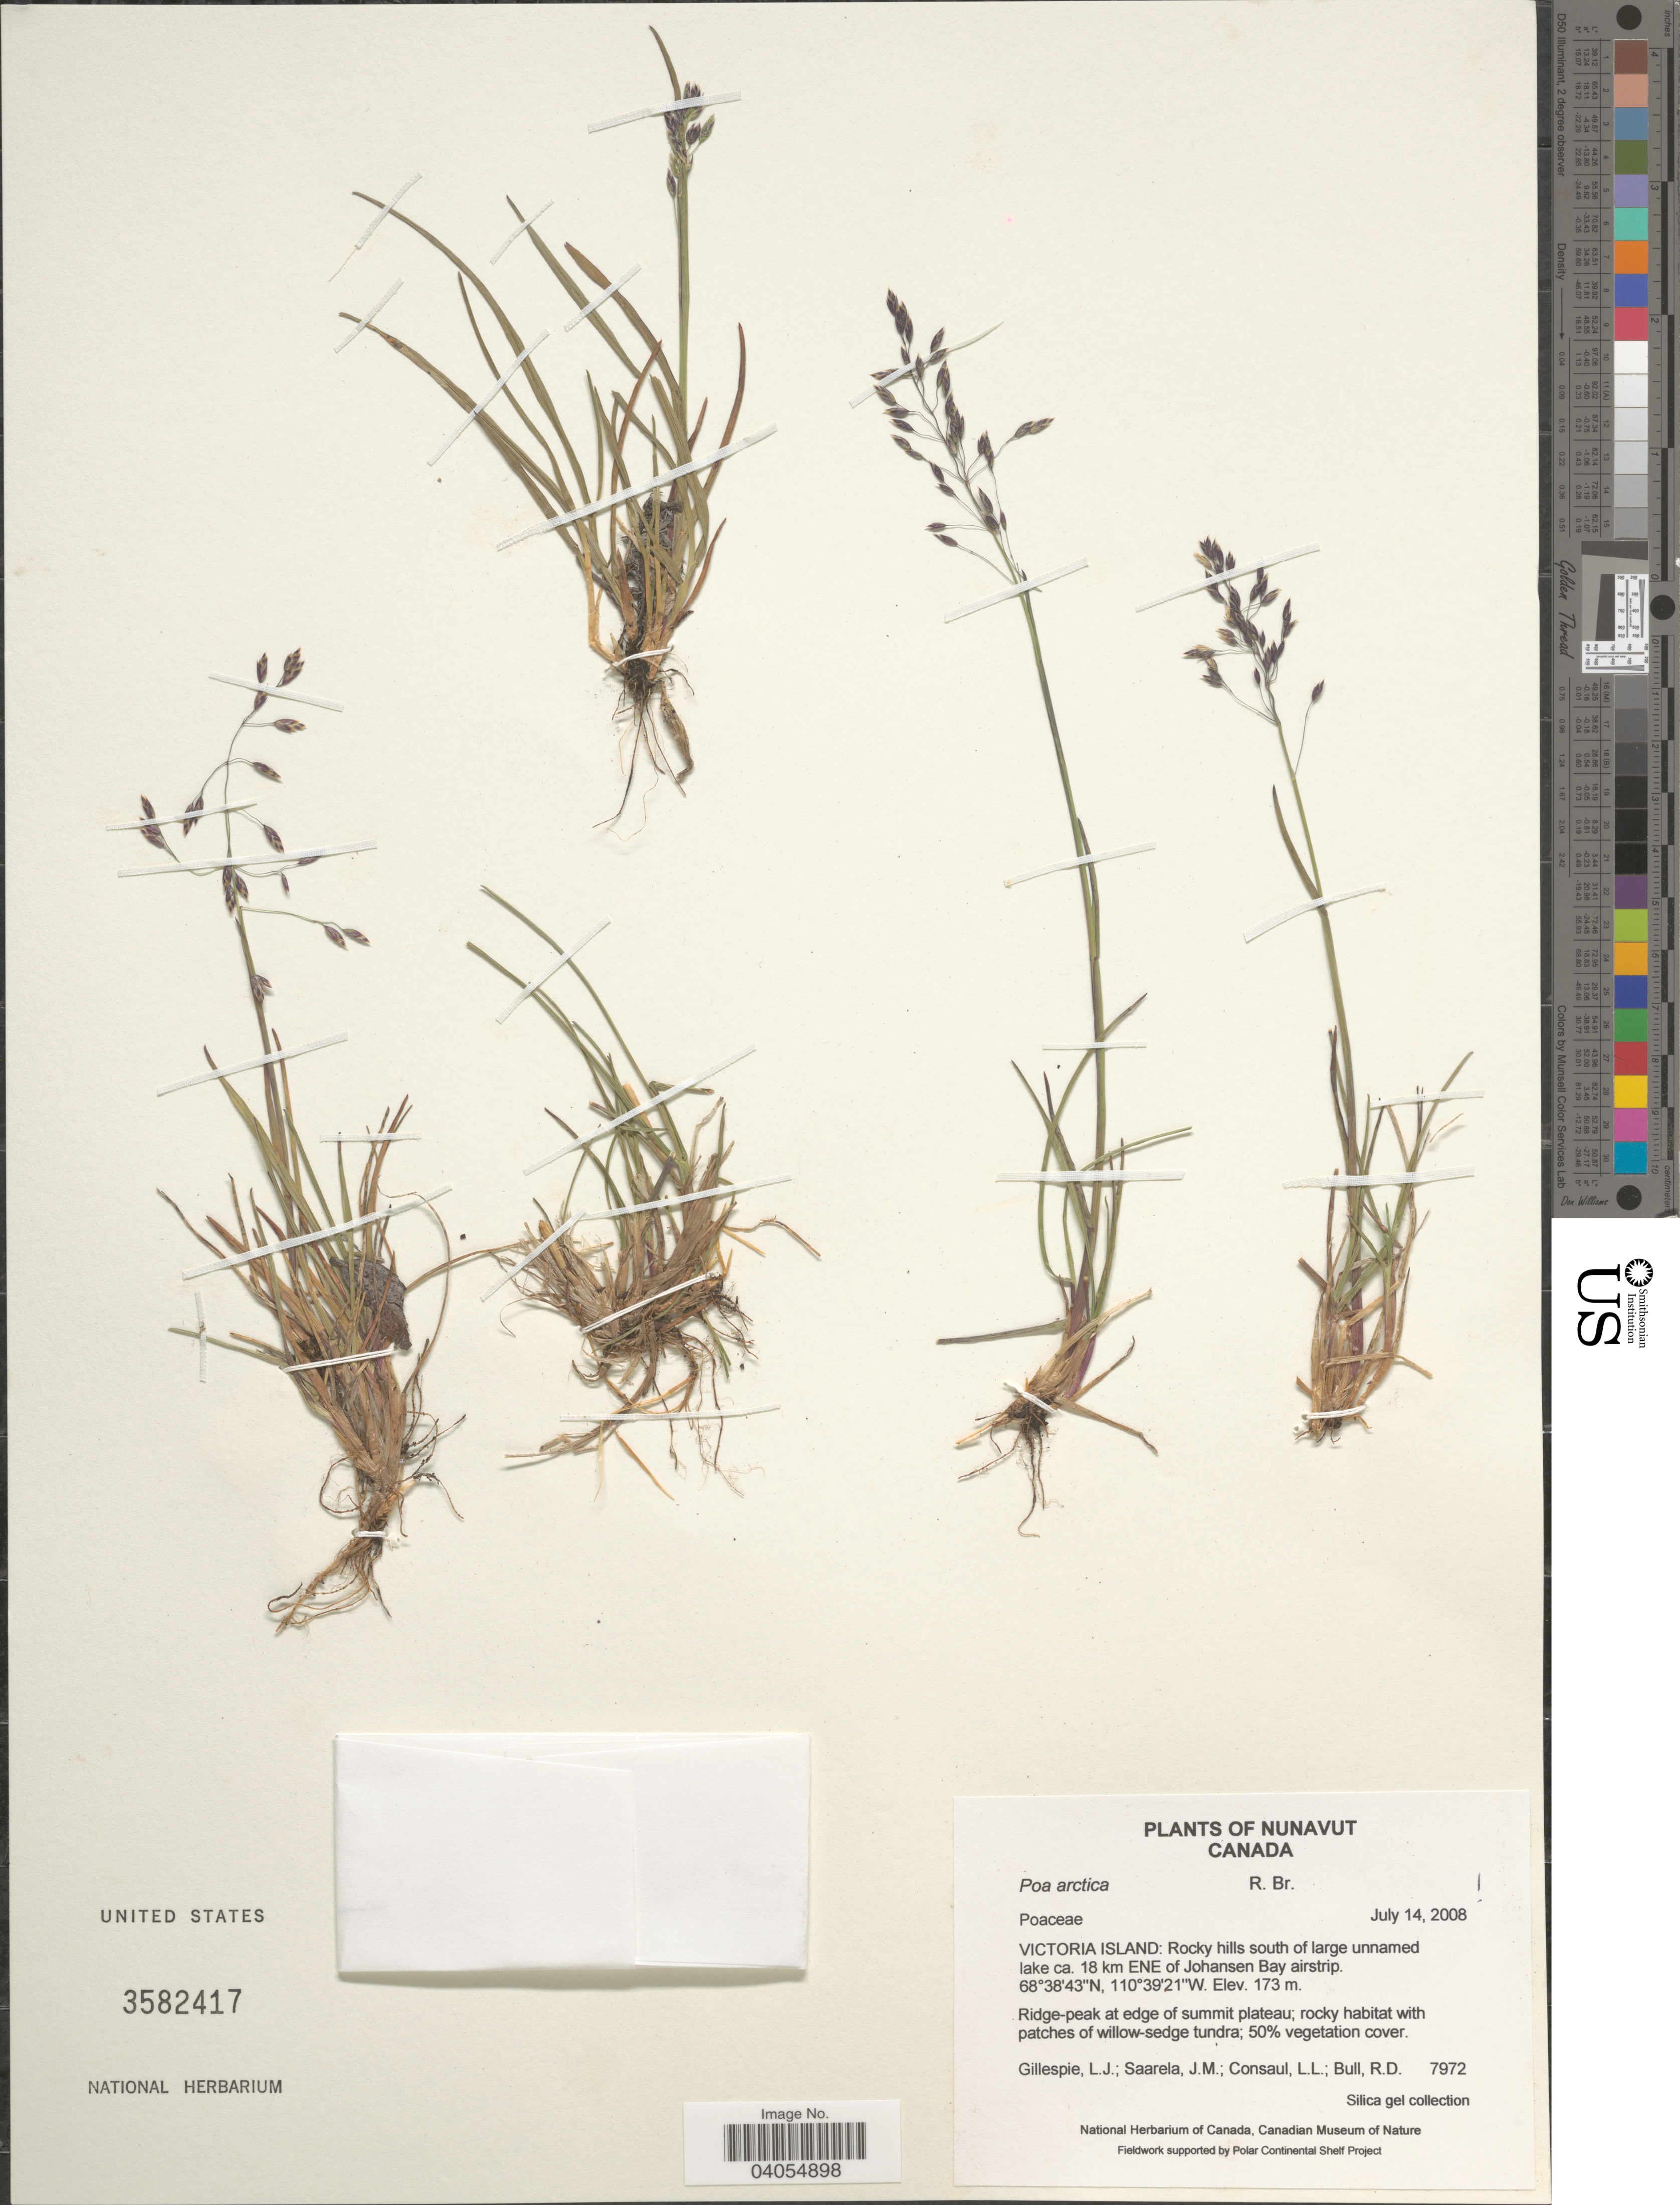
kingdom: Plantae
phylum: Tracheophyta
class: Liliopsida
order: Poales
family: Poaceae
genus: Poa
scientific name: Poa arctica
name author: R. Br.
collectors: L. Gillespie, J. Saarela, L. Consaul & R. Bull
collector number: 7972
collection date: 2008-07-14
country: Canada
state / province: Nunavut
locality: Victoria Island: Rocky hills south of large unnamed lake ca. 18 km ENE of Johansen Bay airstrip.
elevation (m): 173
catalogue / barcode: US 3582417